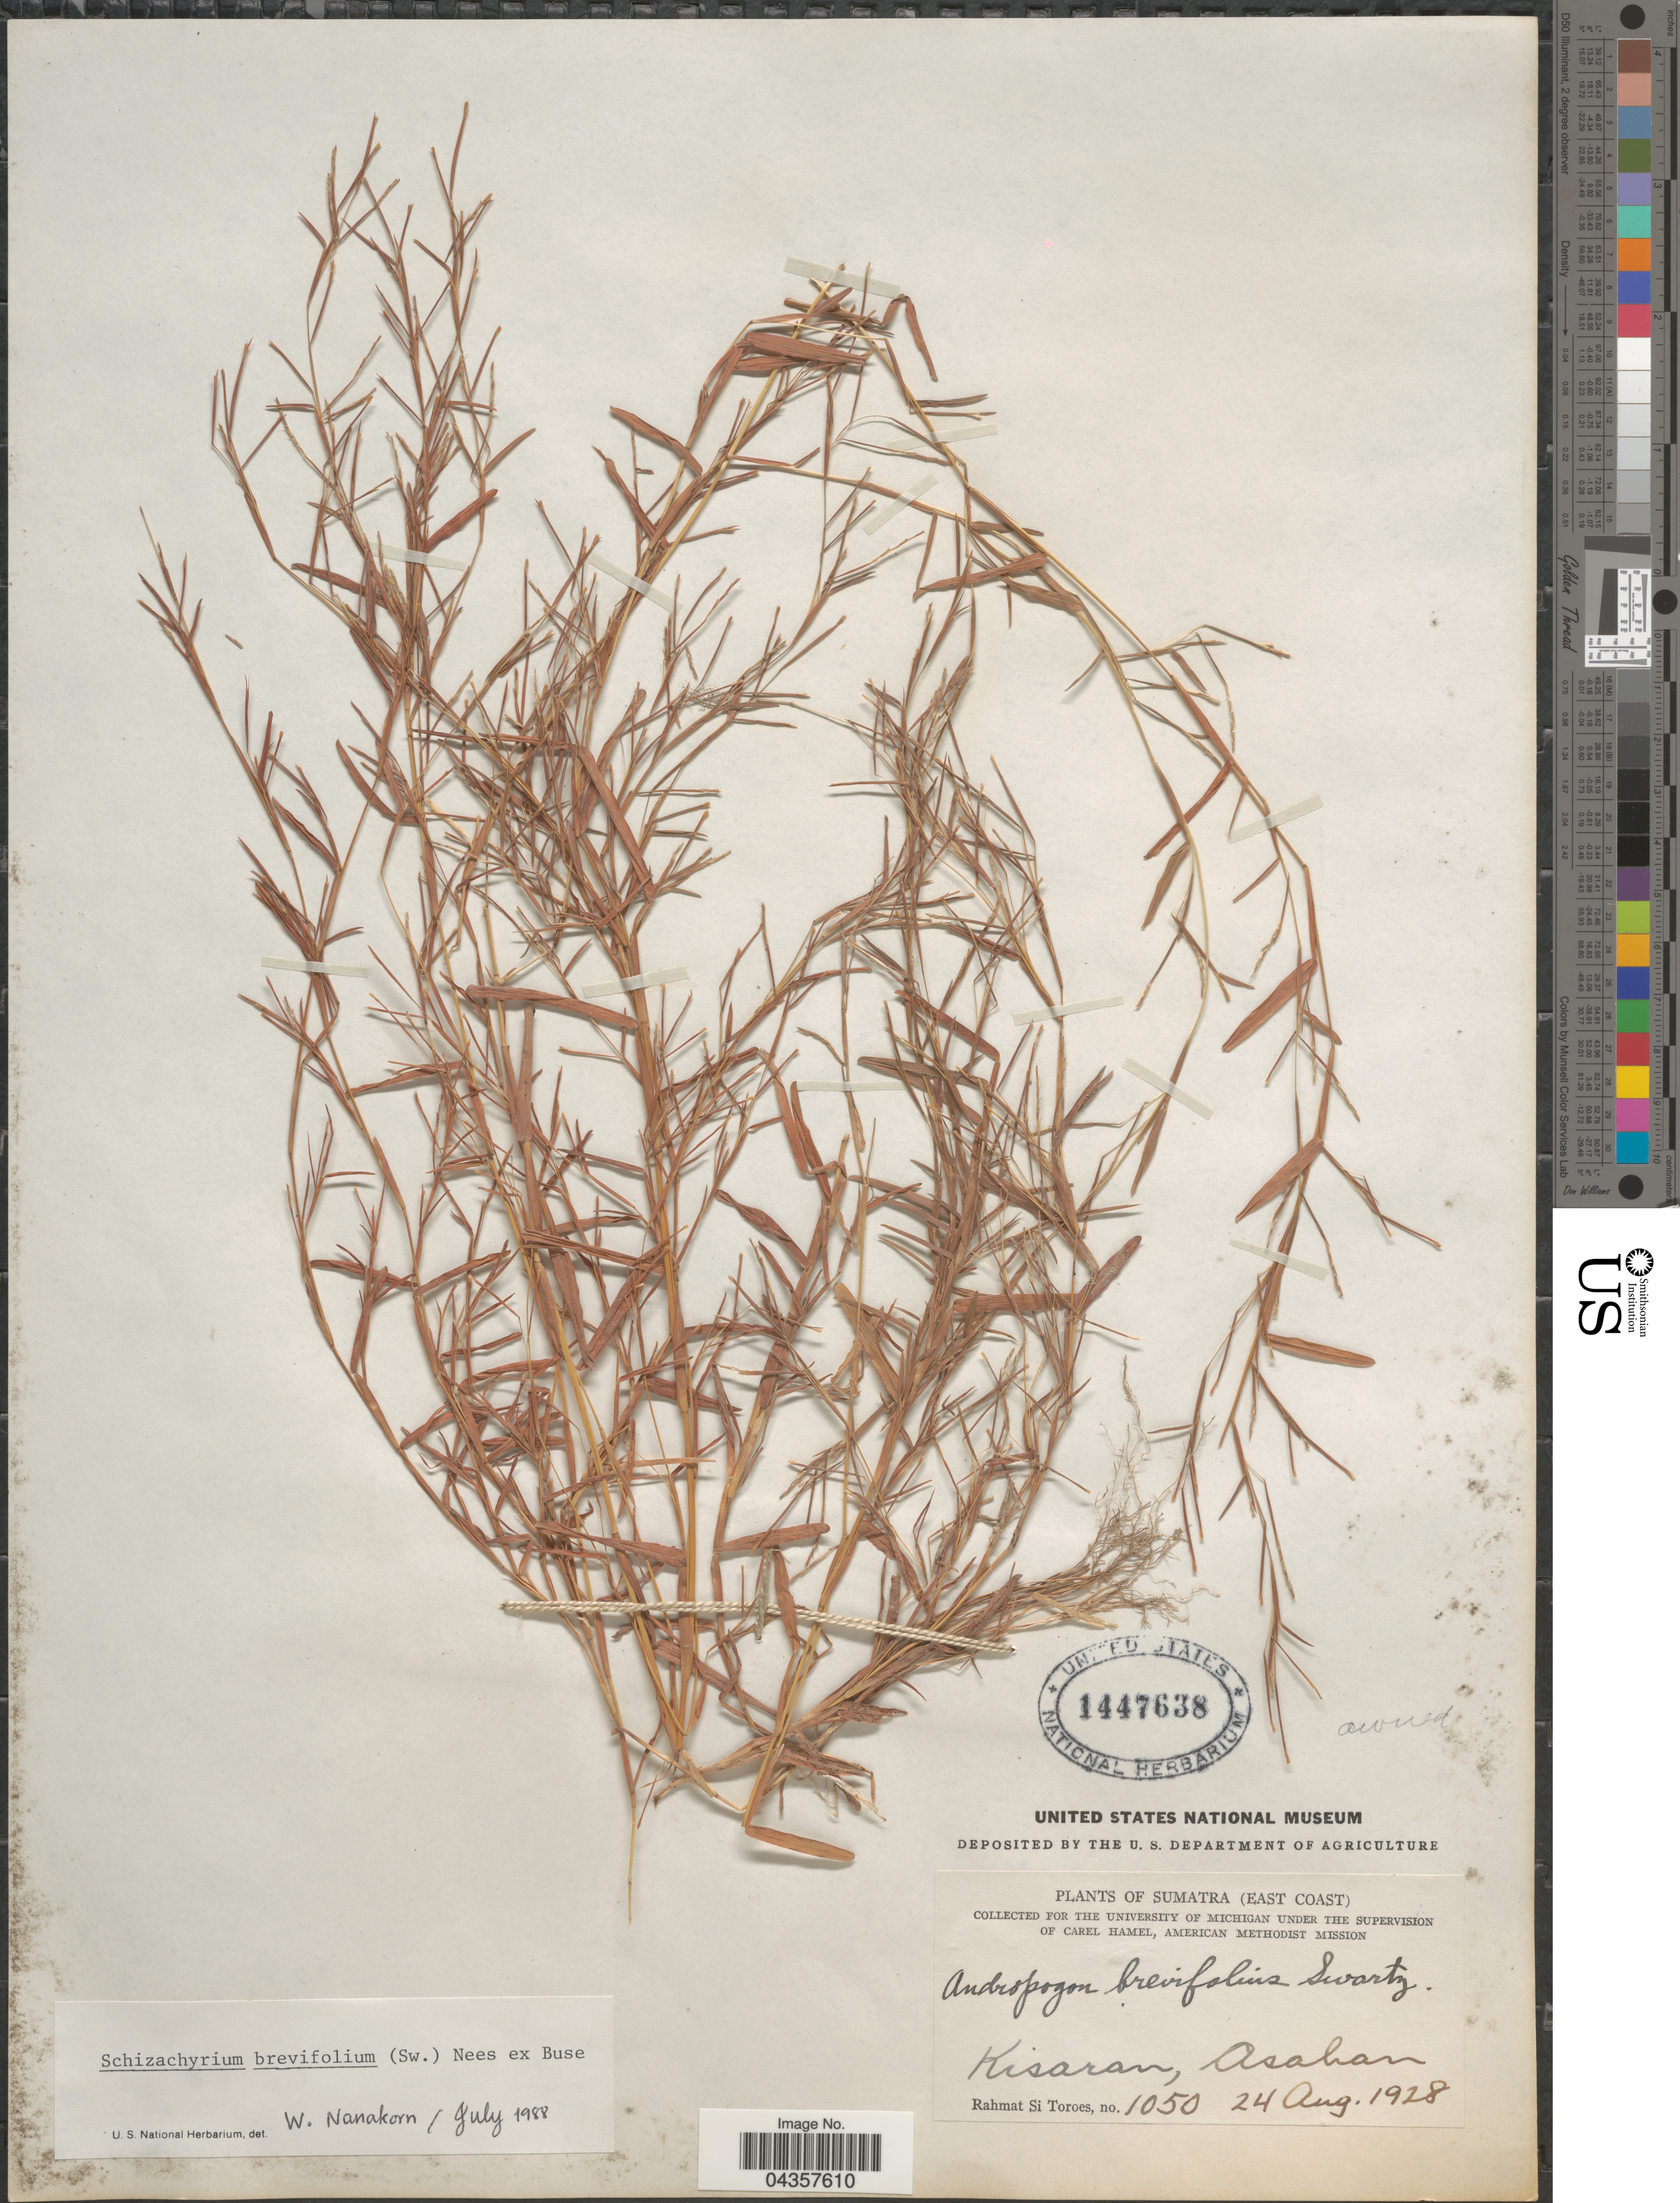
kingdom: Plantae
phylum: Tracheophyta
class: Liliopsida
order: Poales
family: Poaceae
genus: Schizachyrium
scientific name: Schizachyrium brevifolium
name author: (Sw.) Nees ex Büse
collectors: Rahmat Si Boeea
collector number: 1050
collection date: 1928-08-24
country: Indonesia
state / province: Sumatra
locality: (East Coast). Kisaran, Asahan.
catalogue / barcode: US 1447638